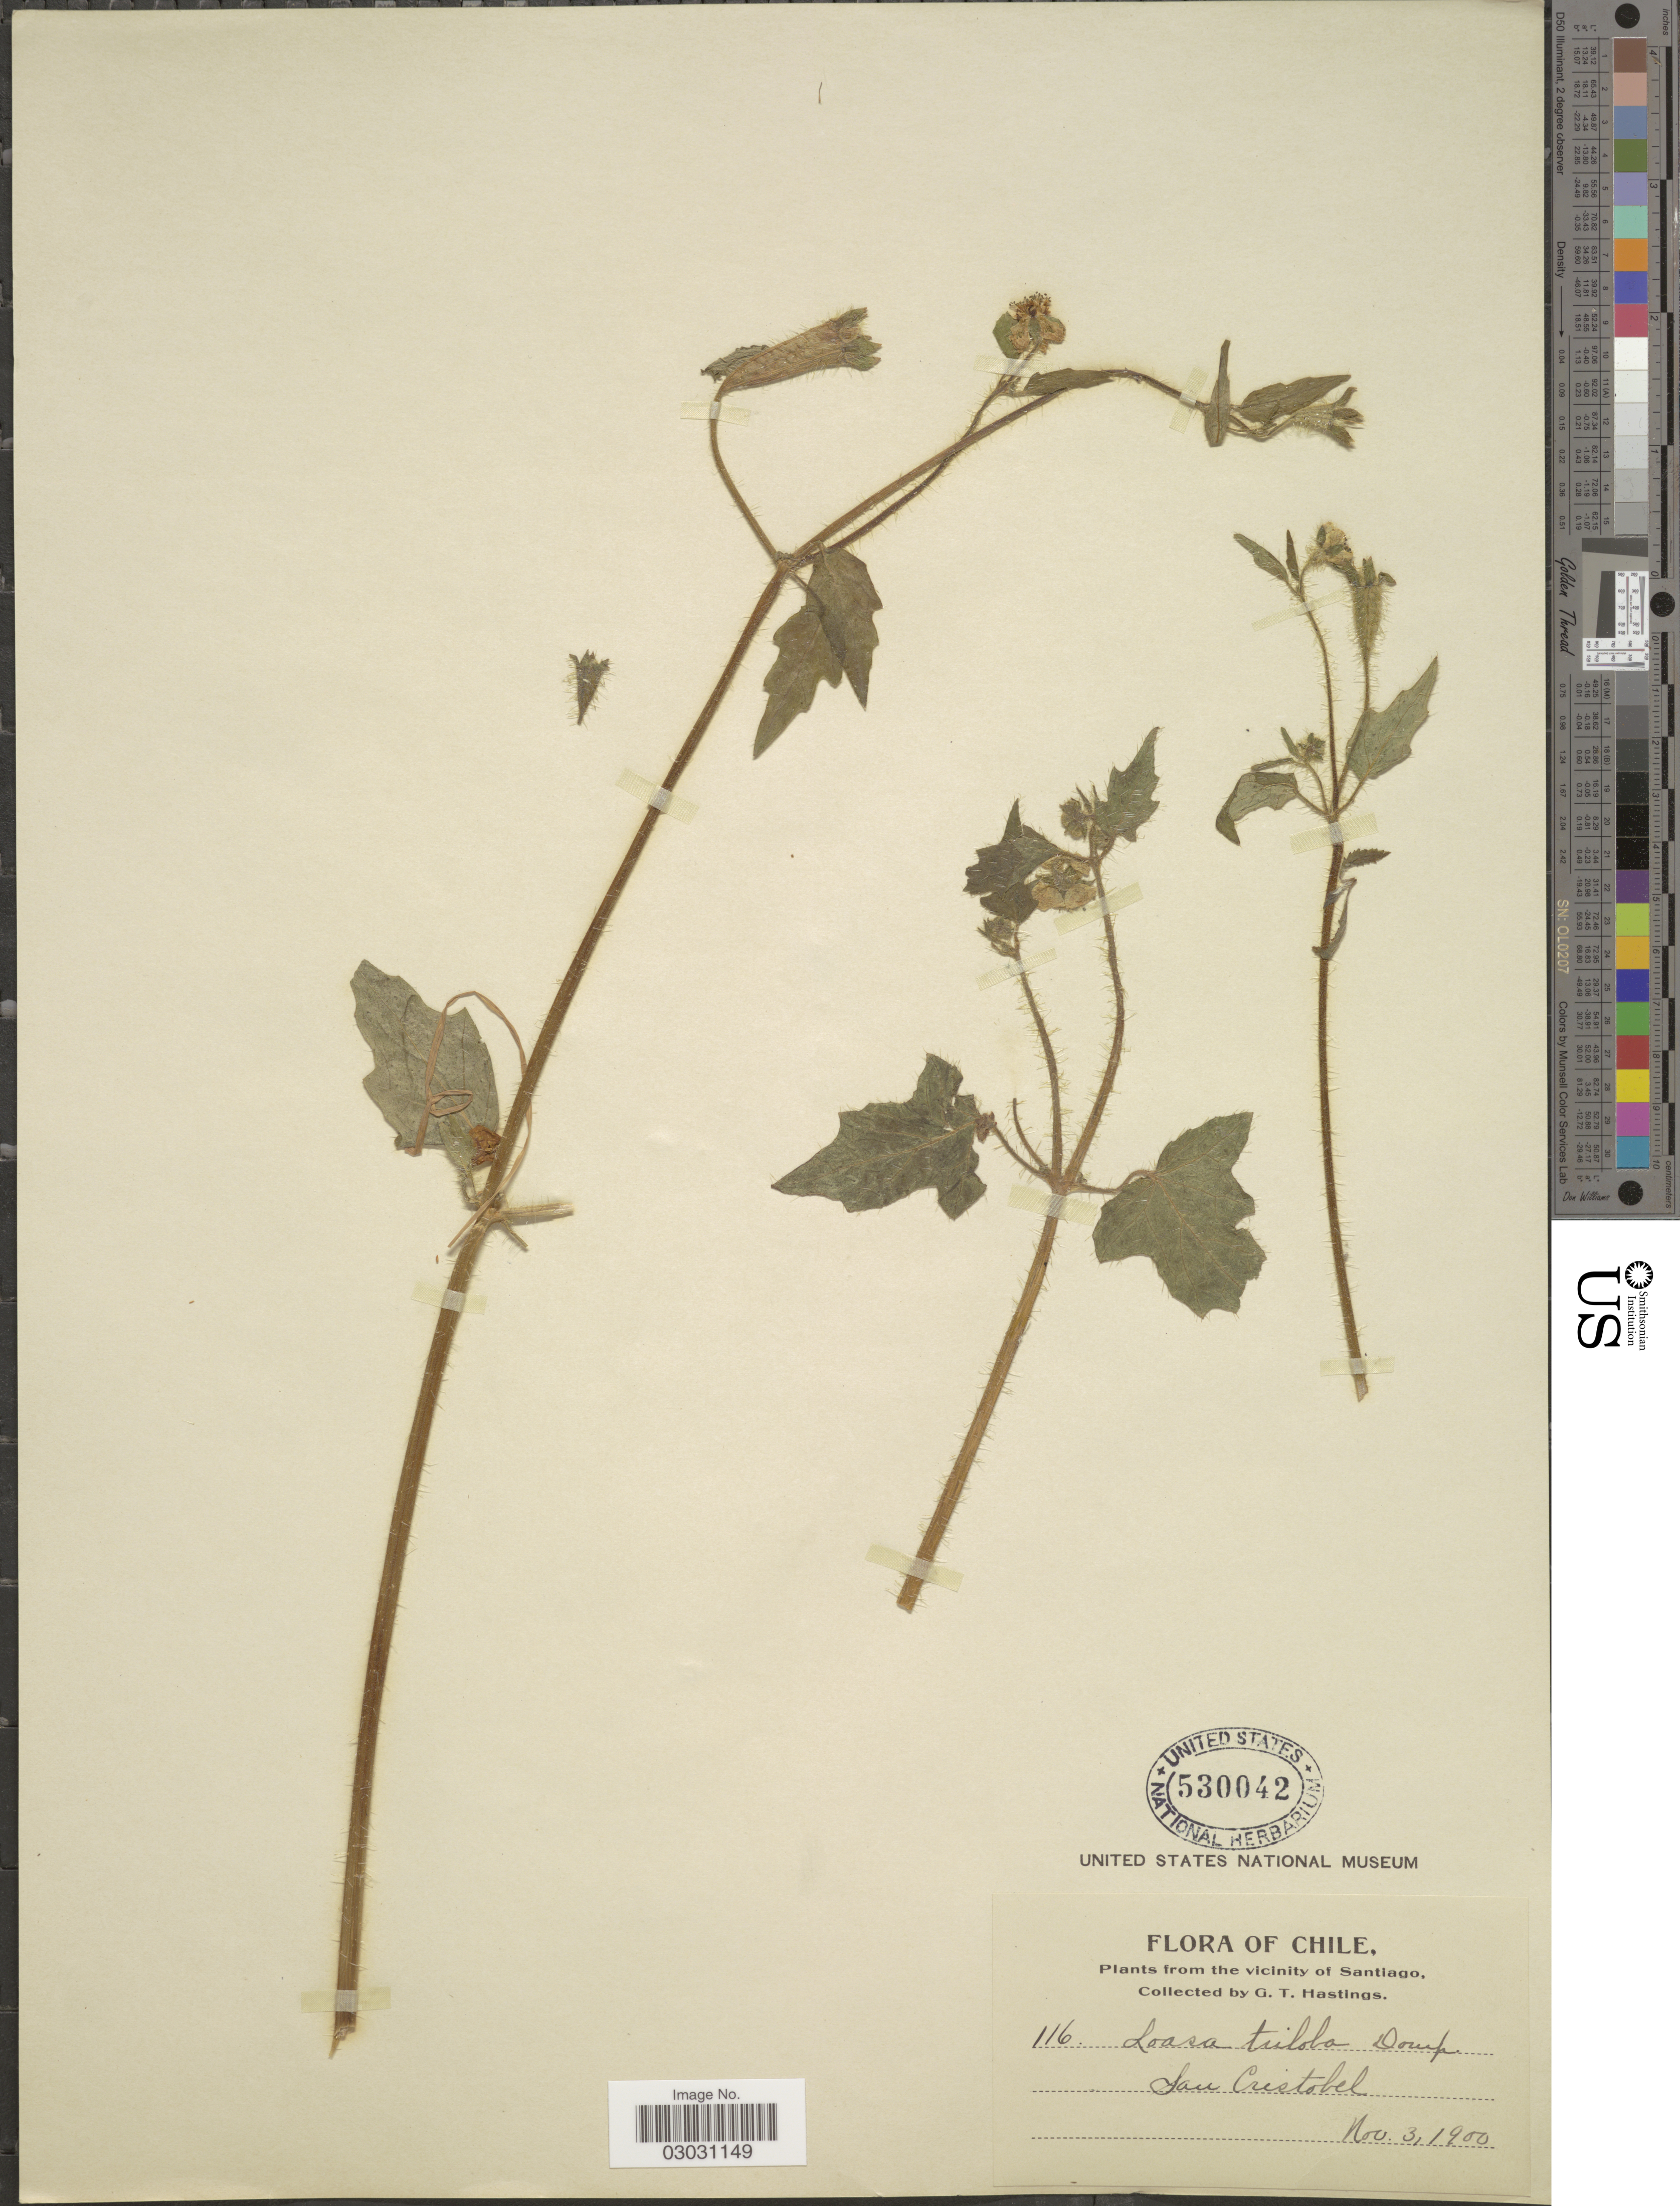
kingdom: Plantae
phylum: Tracheophyta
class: Magnoliopsida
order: Cornales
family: Loasaceae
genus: Loasa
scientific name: Loasa triloba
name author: Dombey ex Juss.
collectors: G. Hastings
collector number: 116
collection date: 1900-11-03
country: Chile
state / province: Región Metropolitana (RM)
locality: Vicinity of Santiago, San Cristobel.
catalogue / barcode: US 530042